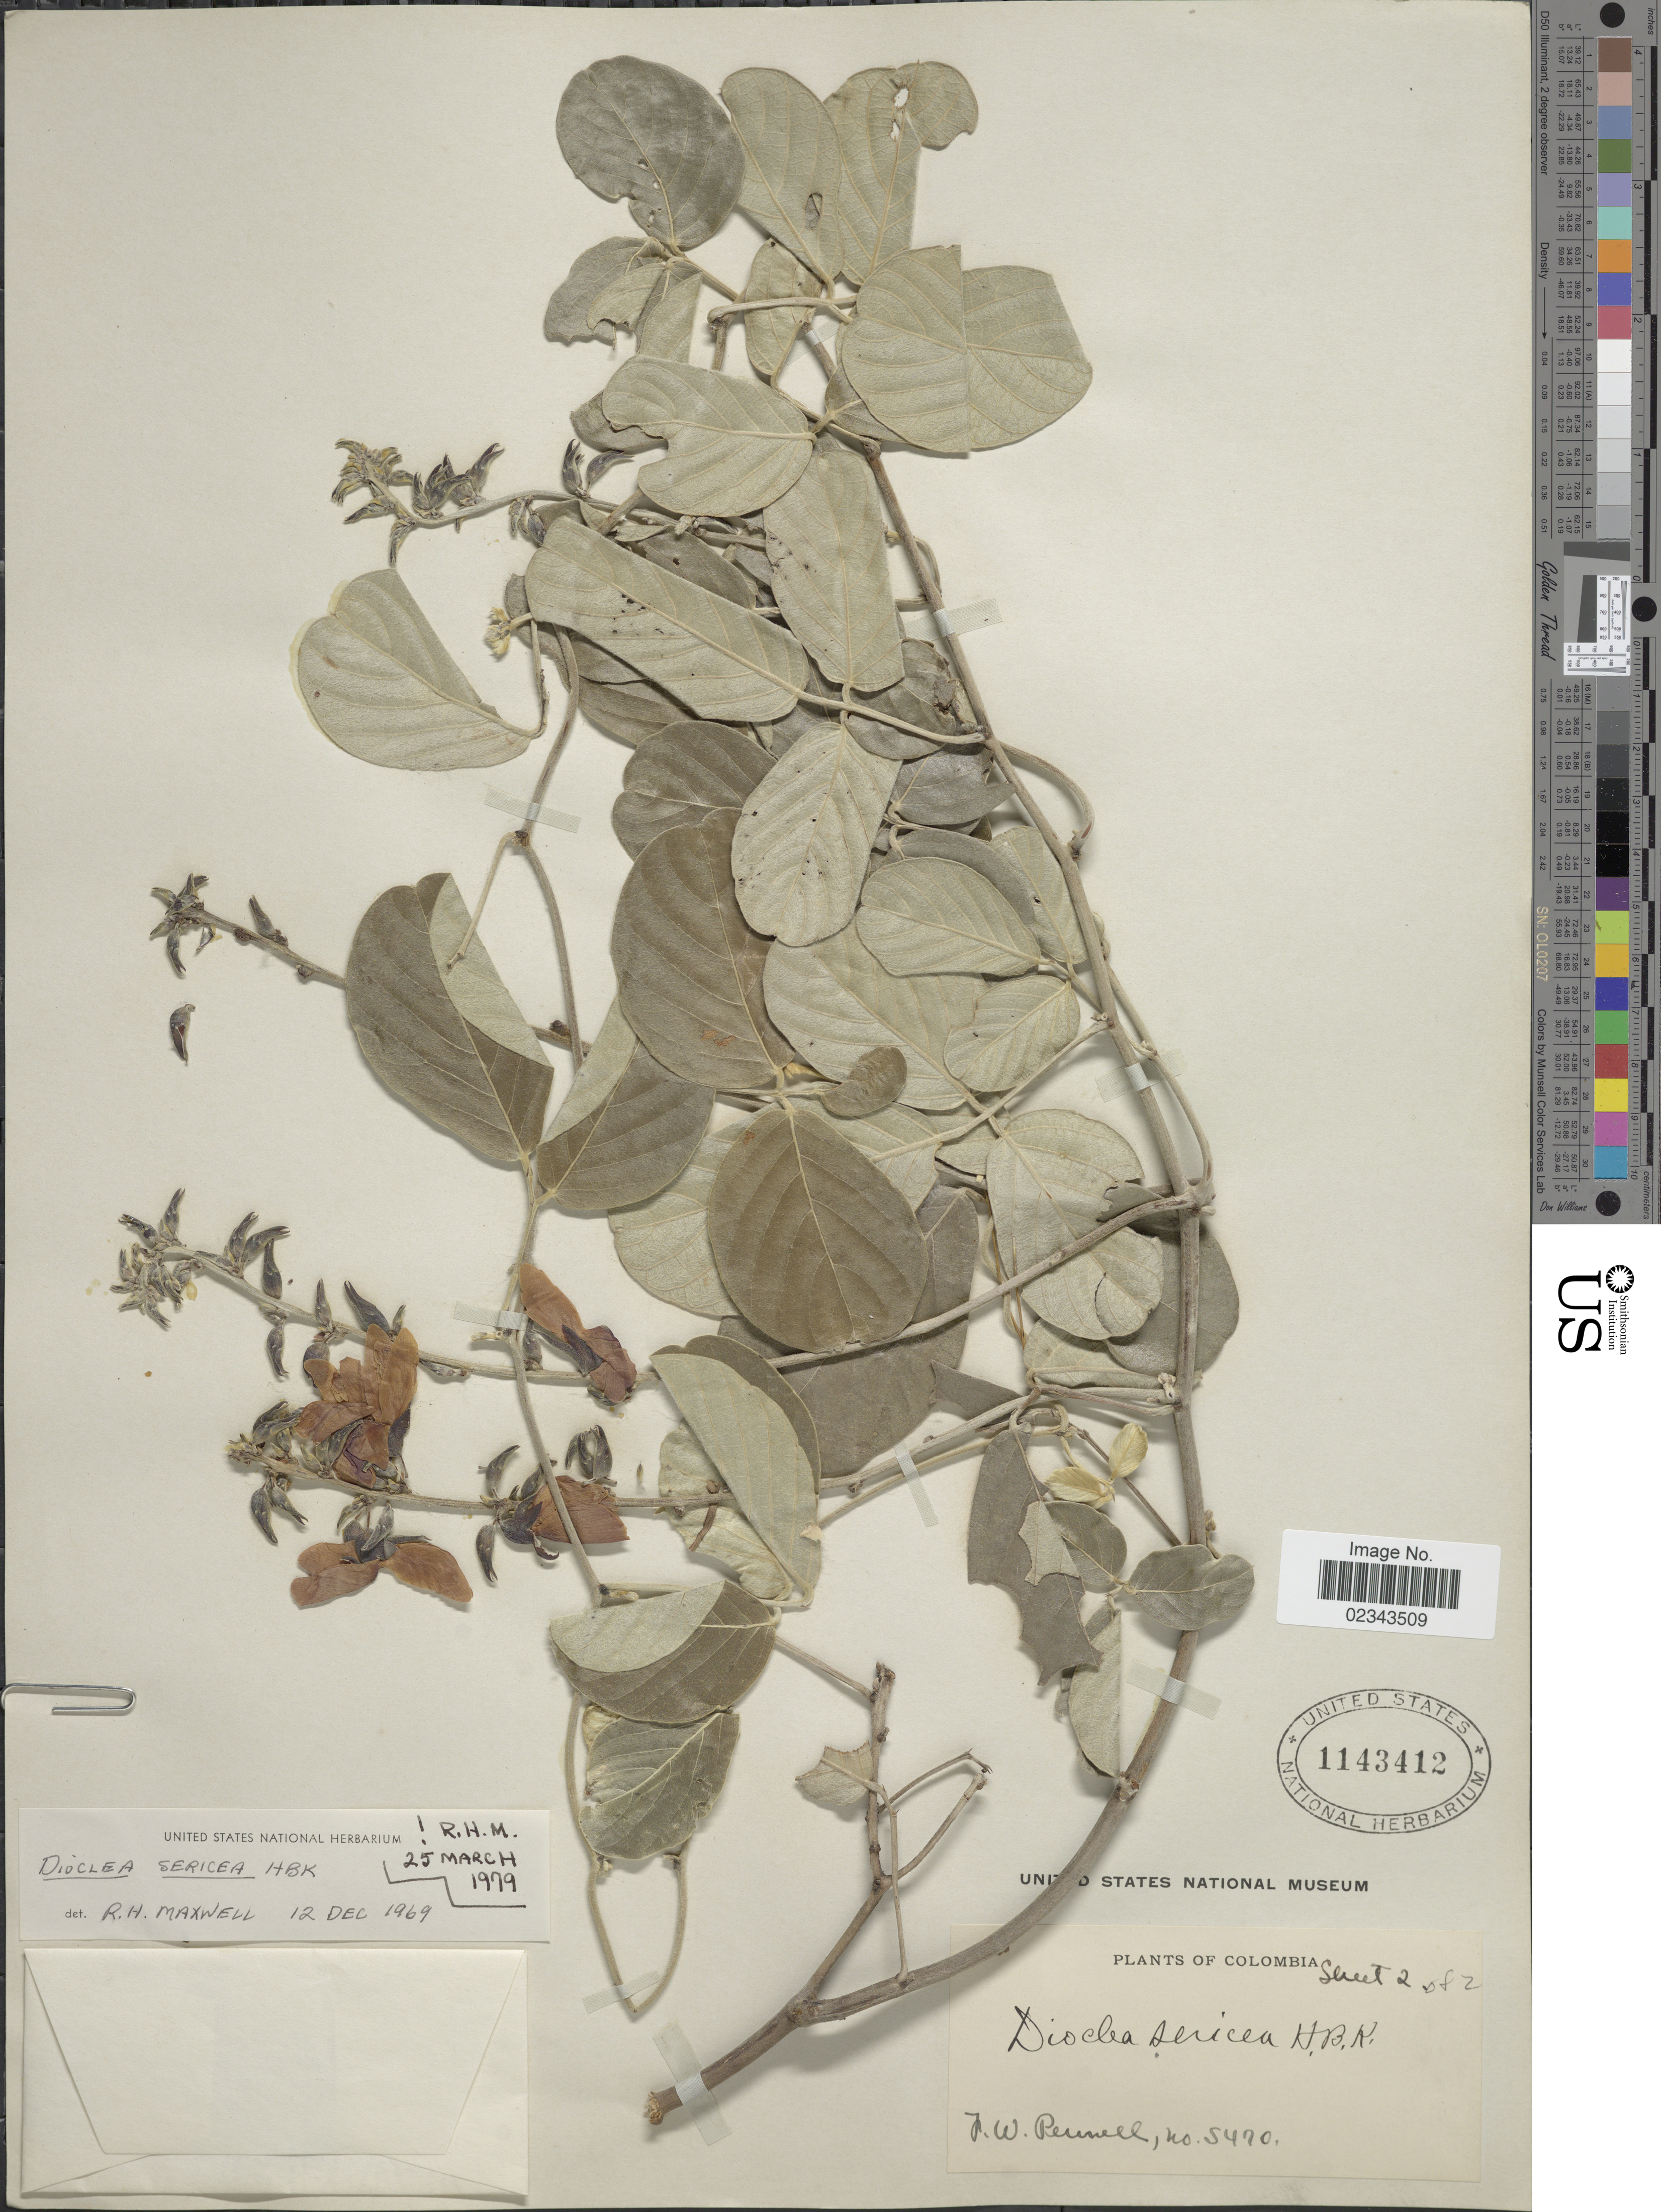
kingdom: Plantae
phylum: Tracheophyta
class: Magnoliopsida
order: Fabales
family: Fabaceae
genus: Dioclea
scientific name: Dioclea sericea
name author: Kunth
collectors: F. W. Pennell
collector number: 5470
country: Colombia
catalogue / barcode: US 1143412